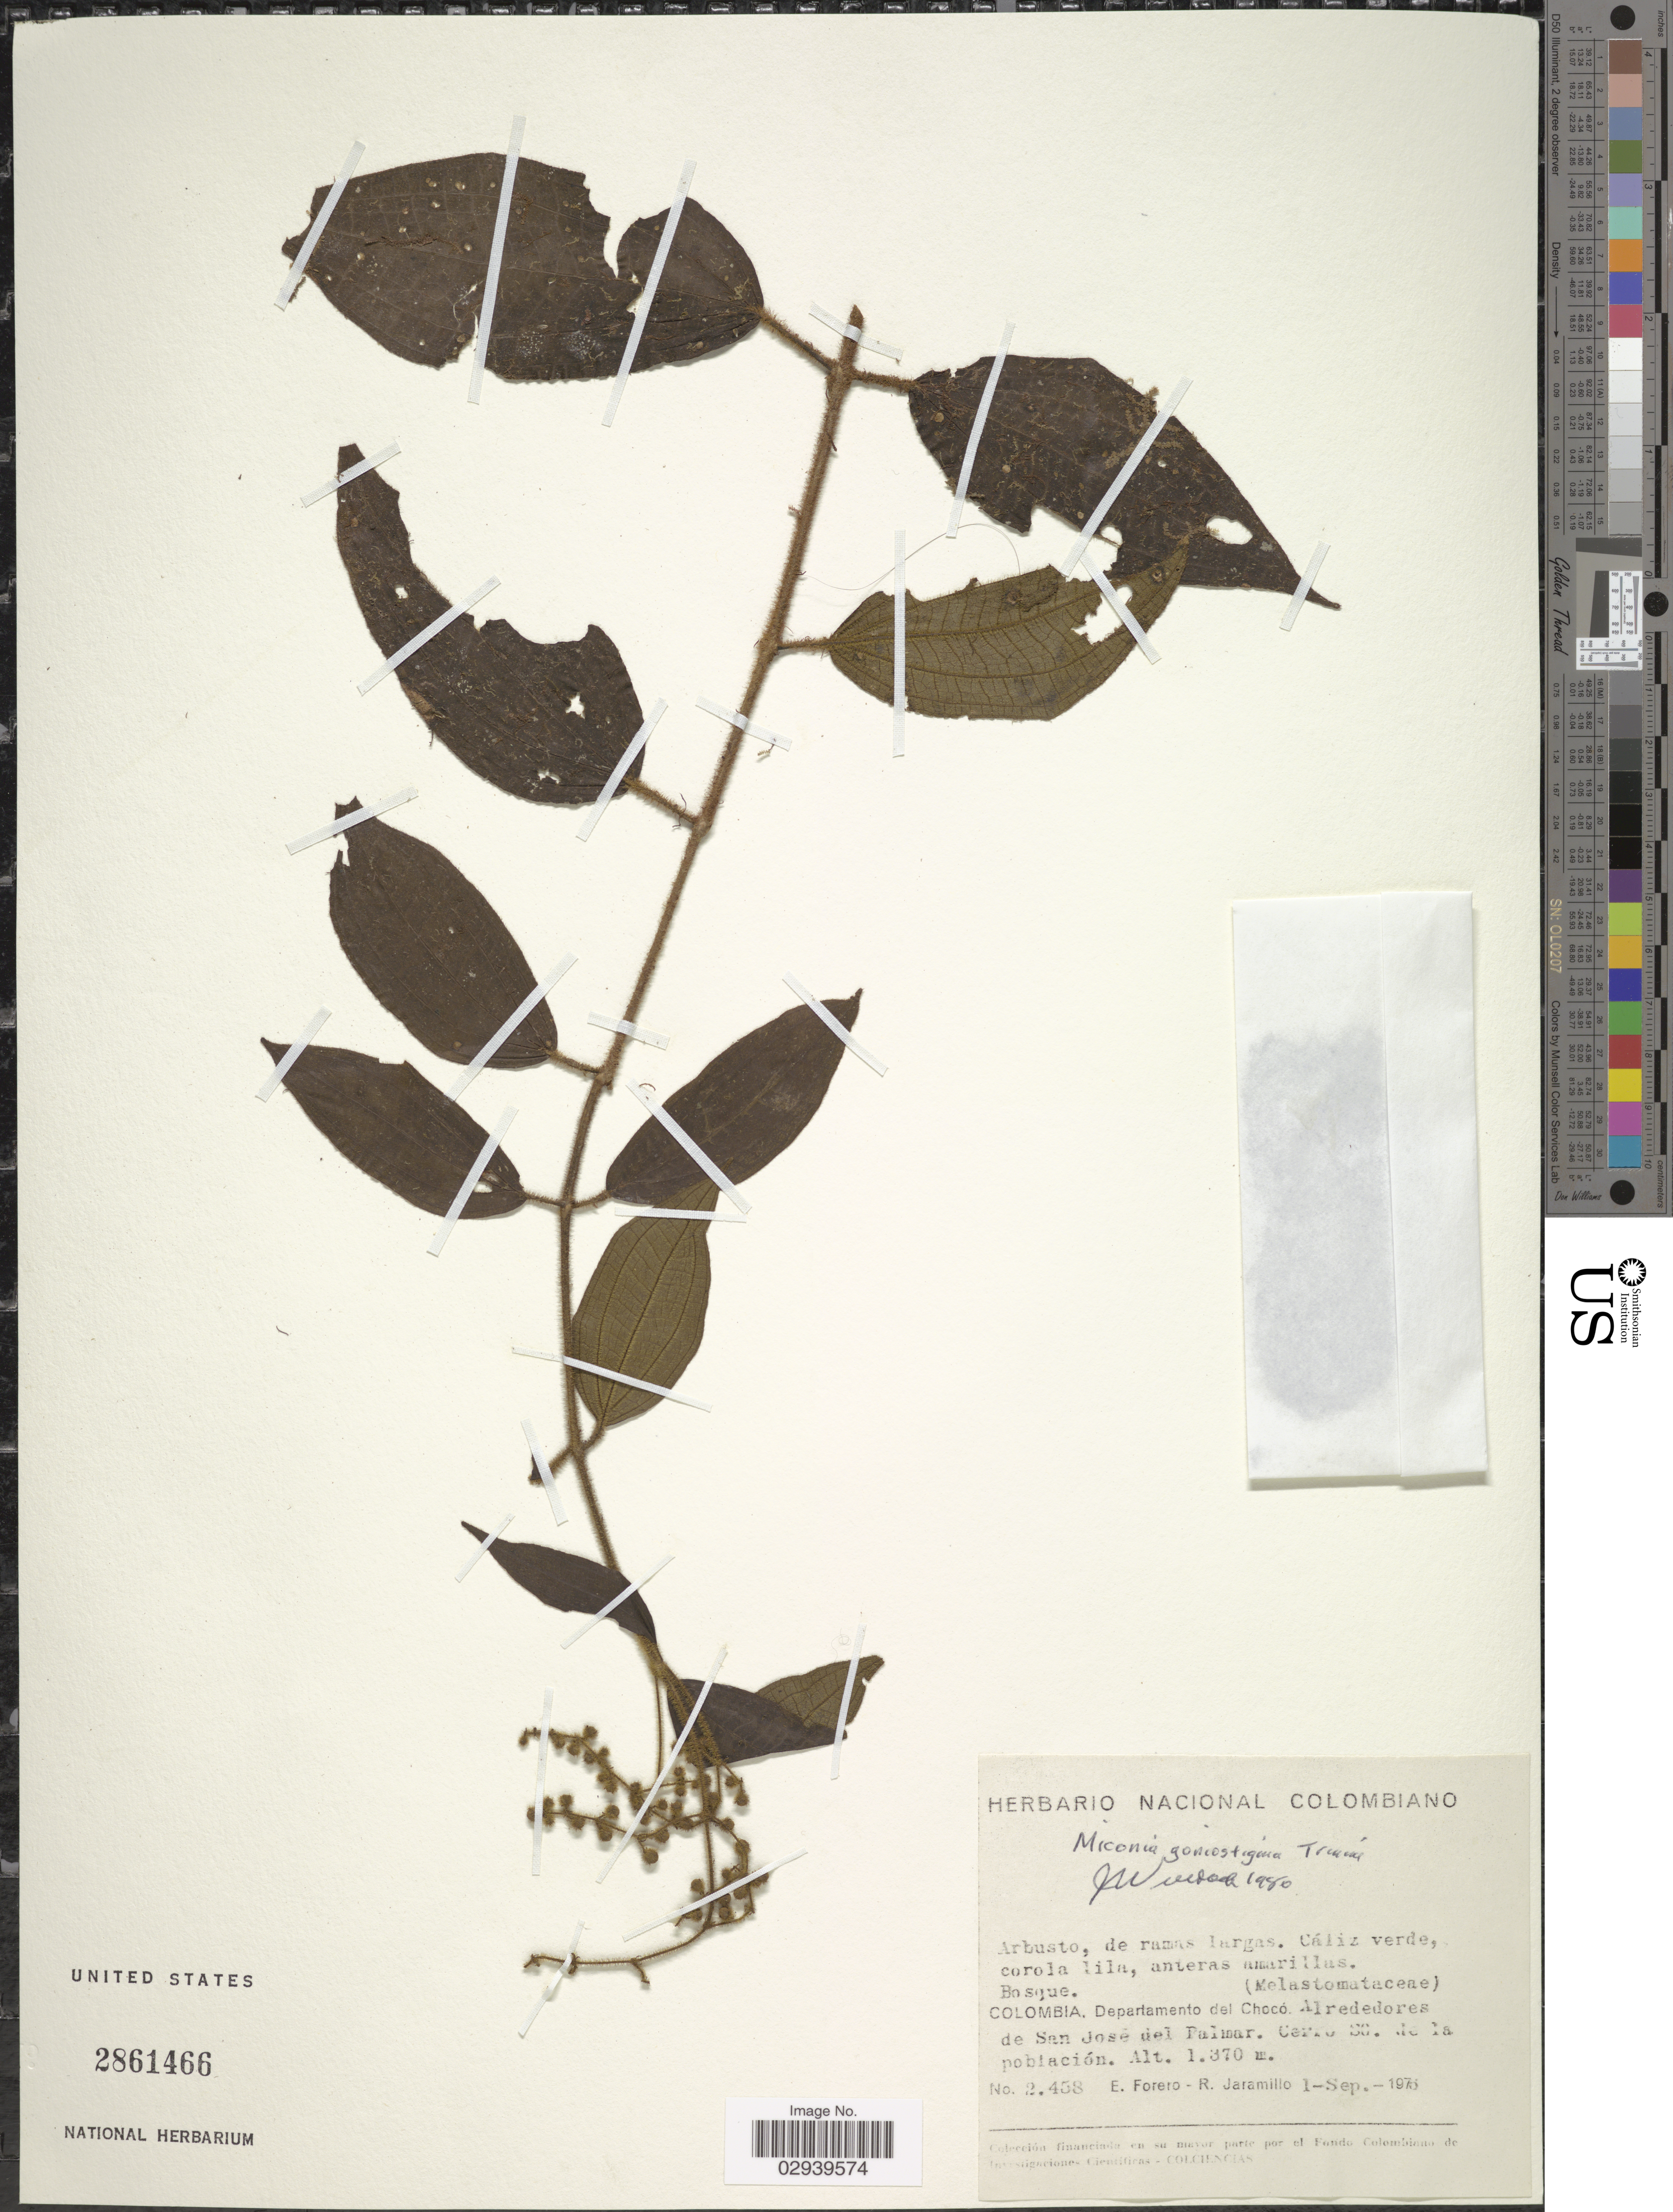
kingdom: Plantae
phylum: Tracheophyta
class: Magnoliopsida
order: Myrtales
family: Melastomataceae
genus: Miconia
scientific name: Miconia goniostigma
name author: Triana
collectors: E. Forero & R. Jaramillo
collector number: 2458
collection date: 1976-09-01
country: Colombia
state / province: Chocó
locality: Departamento del Chocó. Alrededores de San José del Palmar.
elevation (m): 1370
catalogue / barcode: US 2861466